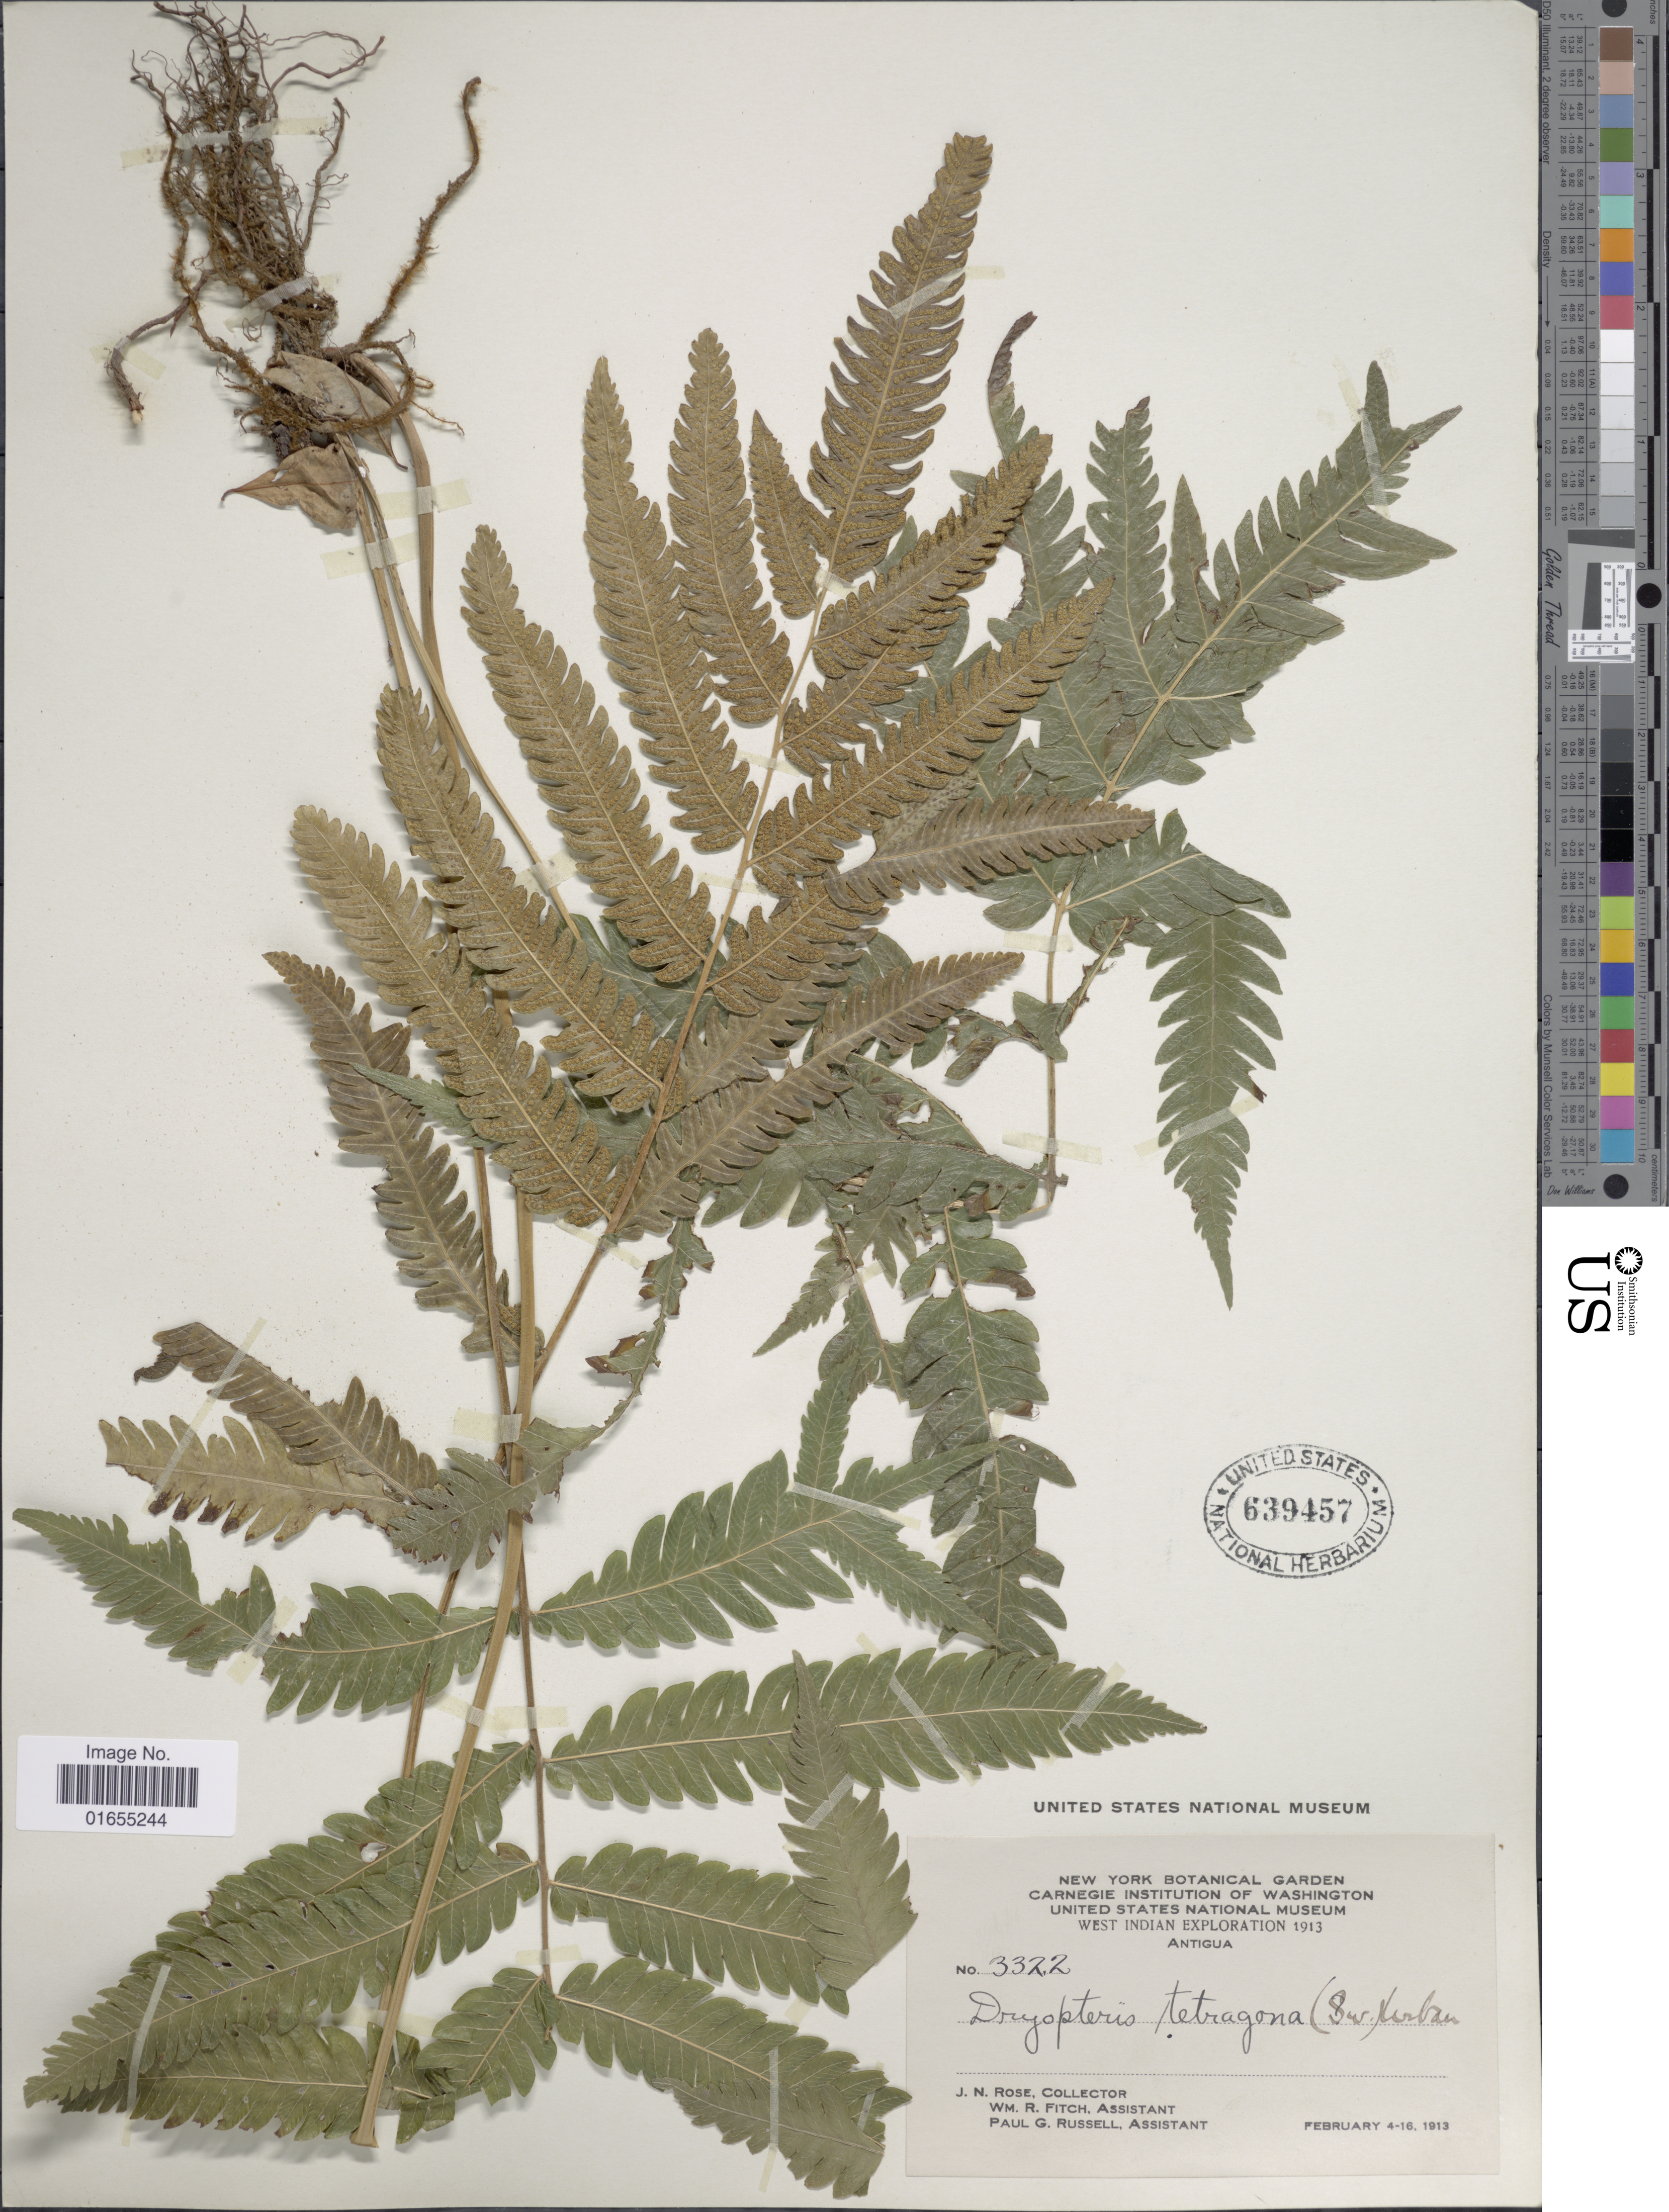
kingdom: Plantae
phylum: Tracheophyta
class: Polypodiopsida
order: Polypodiales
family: Thelypteridaceae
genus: Goniopteris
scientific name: Goniopteris tetragona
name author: (C. Presl) Sw.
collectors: J. N. Rose, W. R. Fitch & P. G. Russell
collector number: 3322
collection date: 1913-02-04/1913-02-16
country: Antigua and Barbuda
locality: Antigua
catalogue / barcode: US 639457